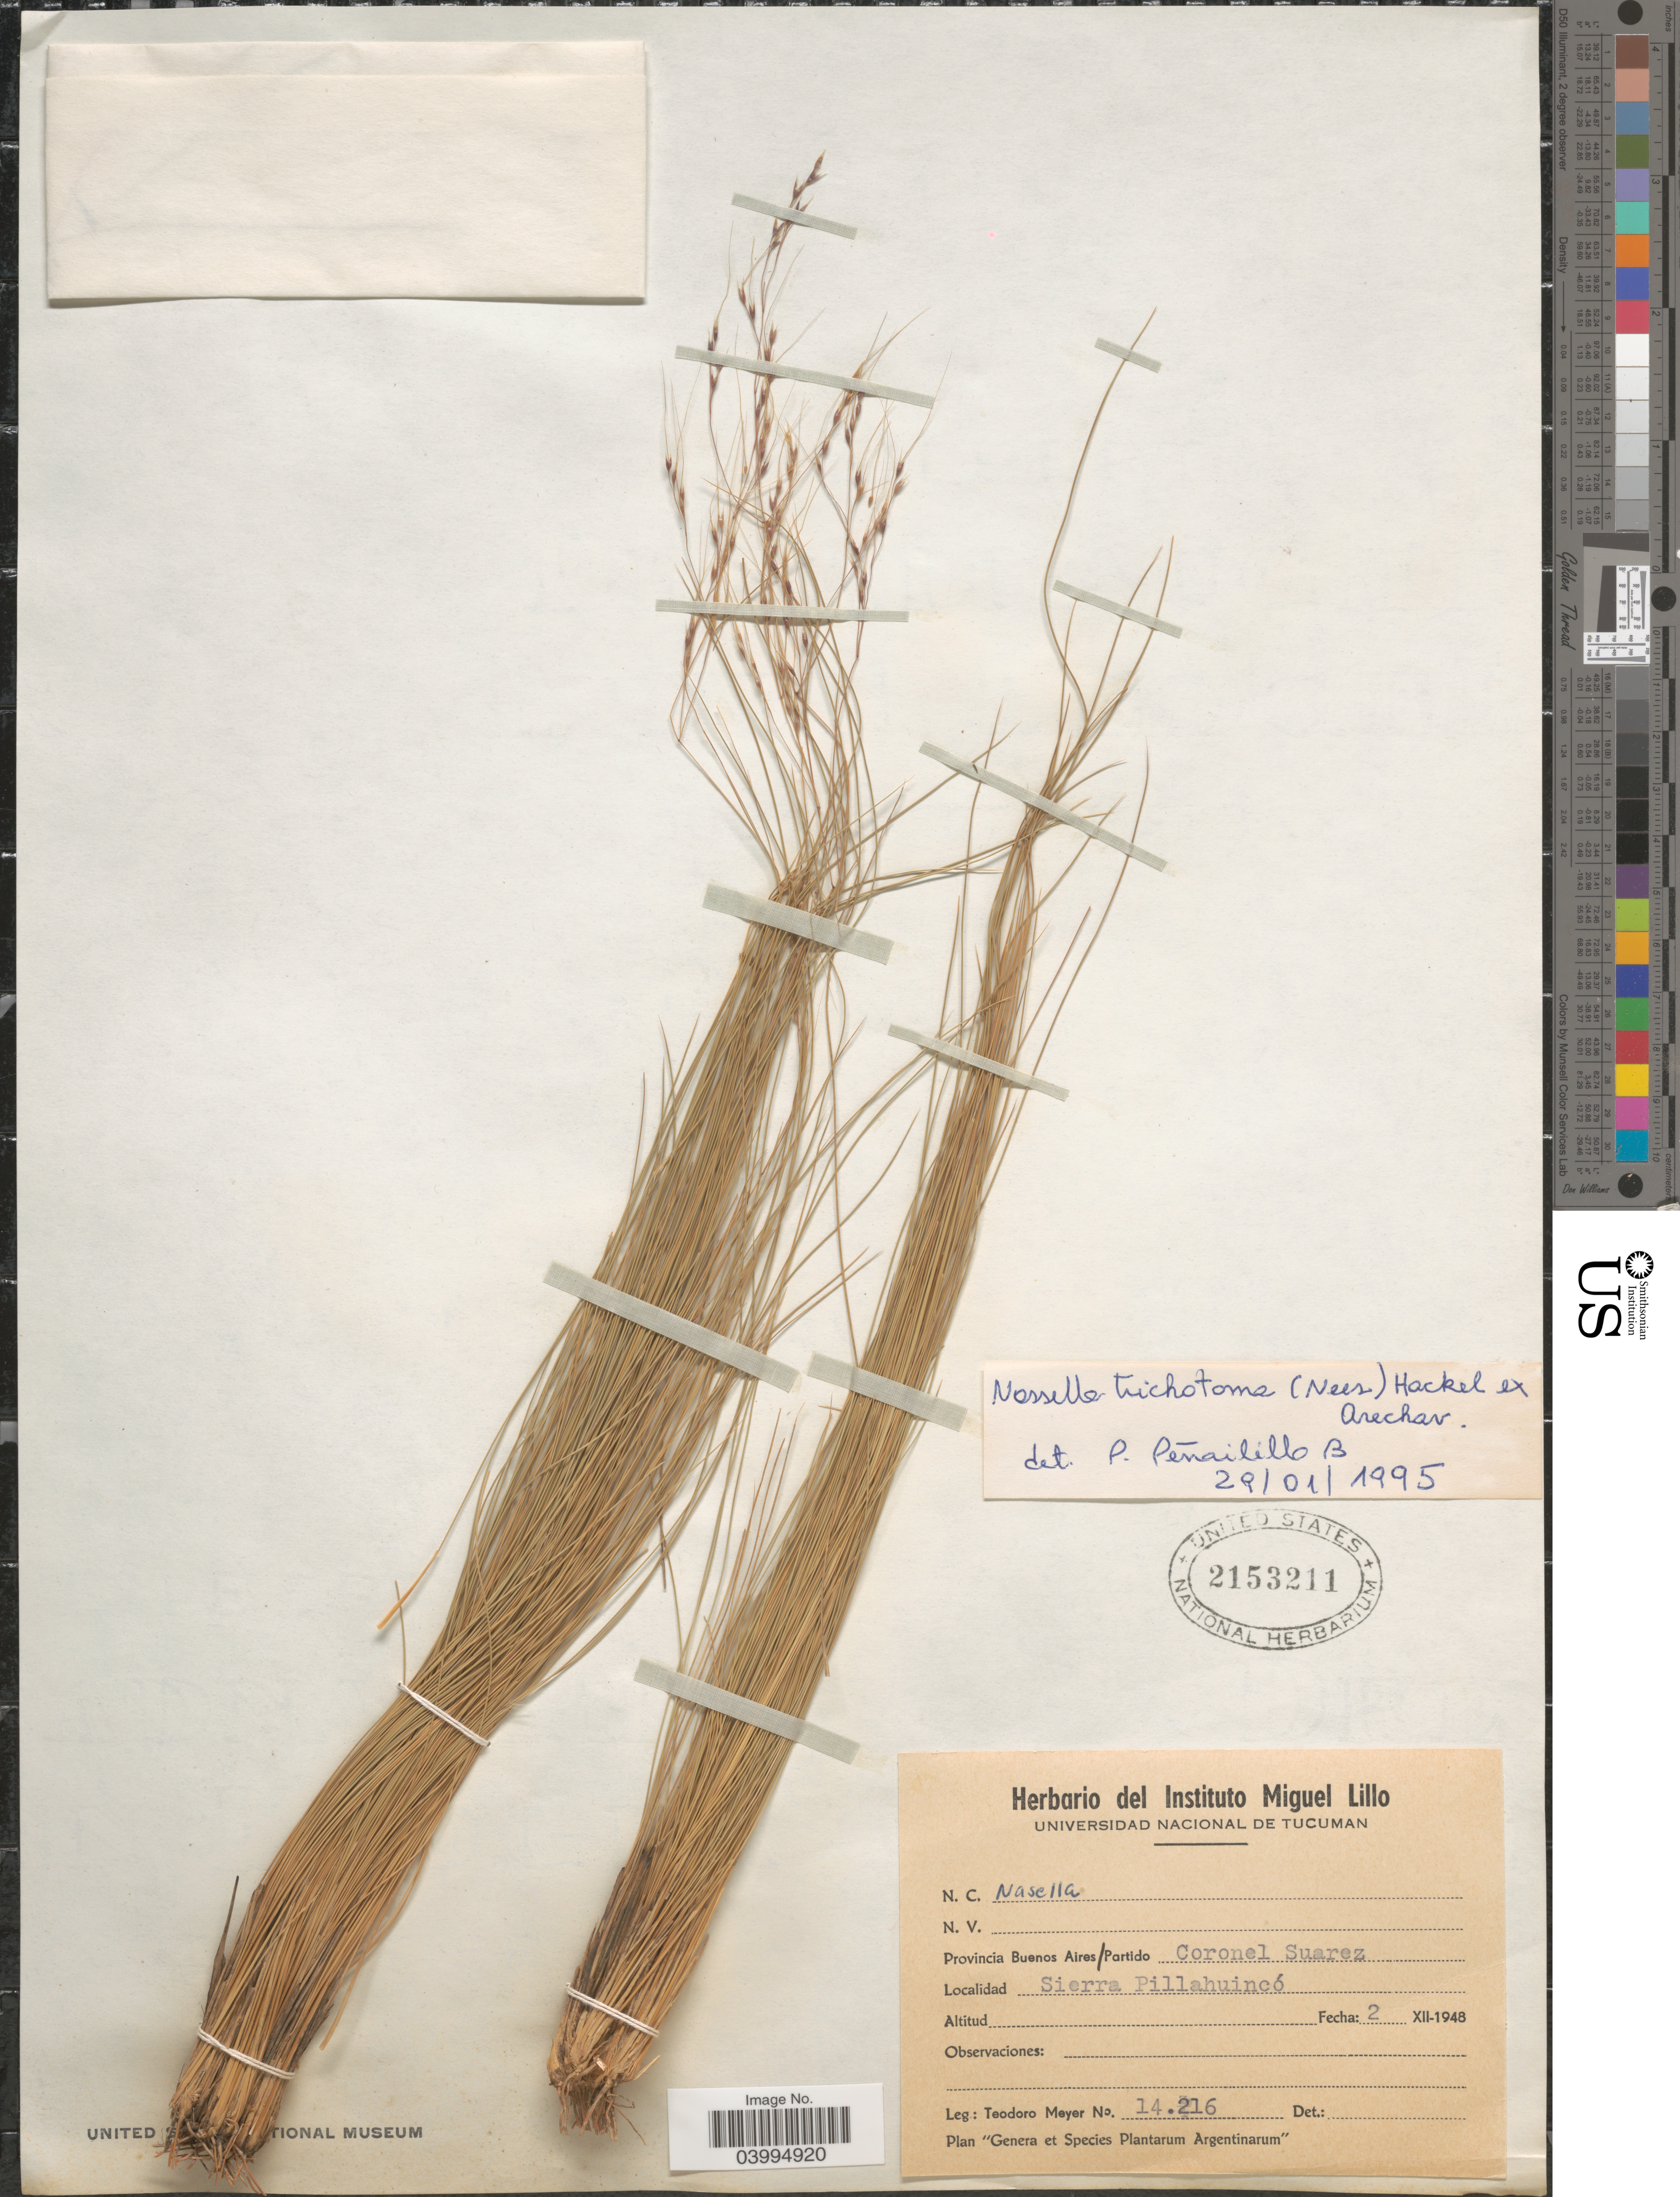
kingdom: Plantae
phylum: Tracheophyta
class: Liliopsida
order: Poales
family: Poaceae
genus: Nassella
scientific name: Nassella trichotoma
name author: (Ness) Hack. ex Arechav.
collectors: T. Meyer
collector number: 14216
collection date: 1948-12-02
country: Argentina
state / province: Buenos Aires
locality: Partido Coronel Suarez. Sierra Pillahuincó.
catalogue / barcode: US 2153211